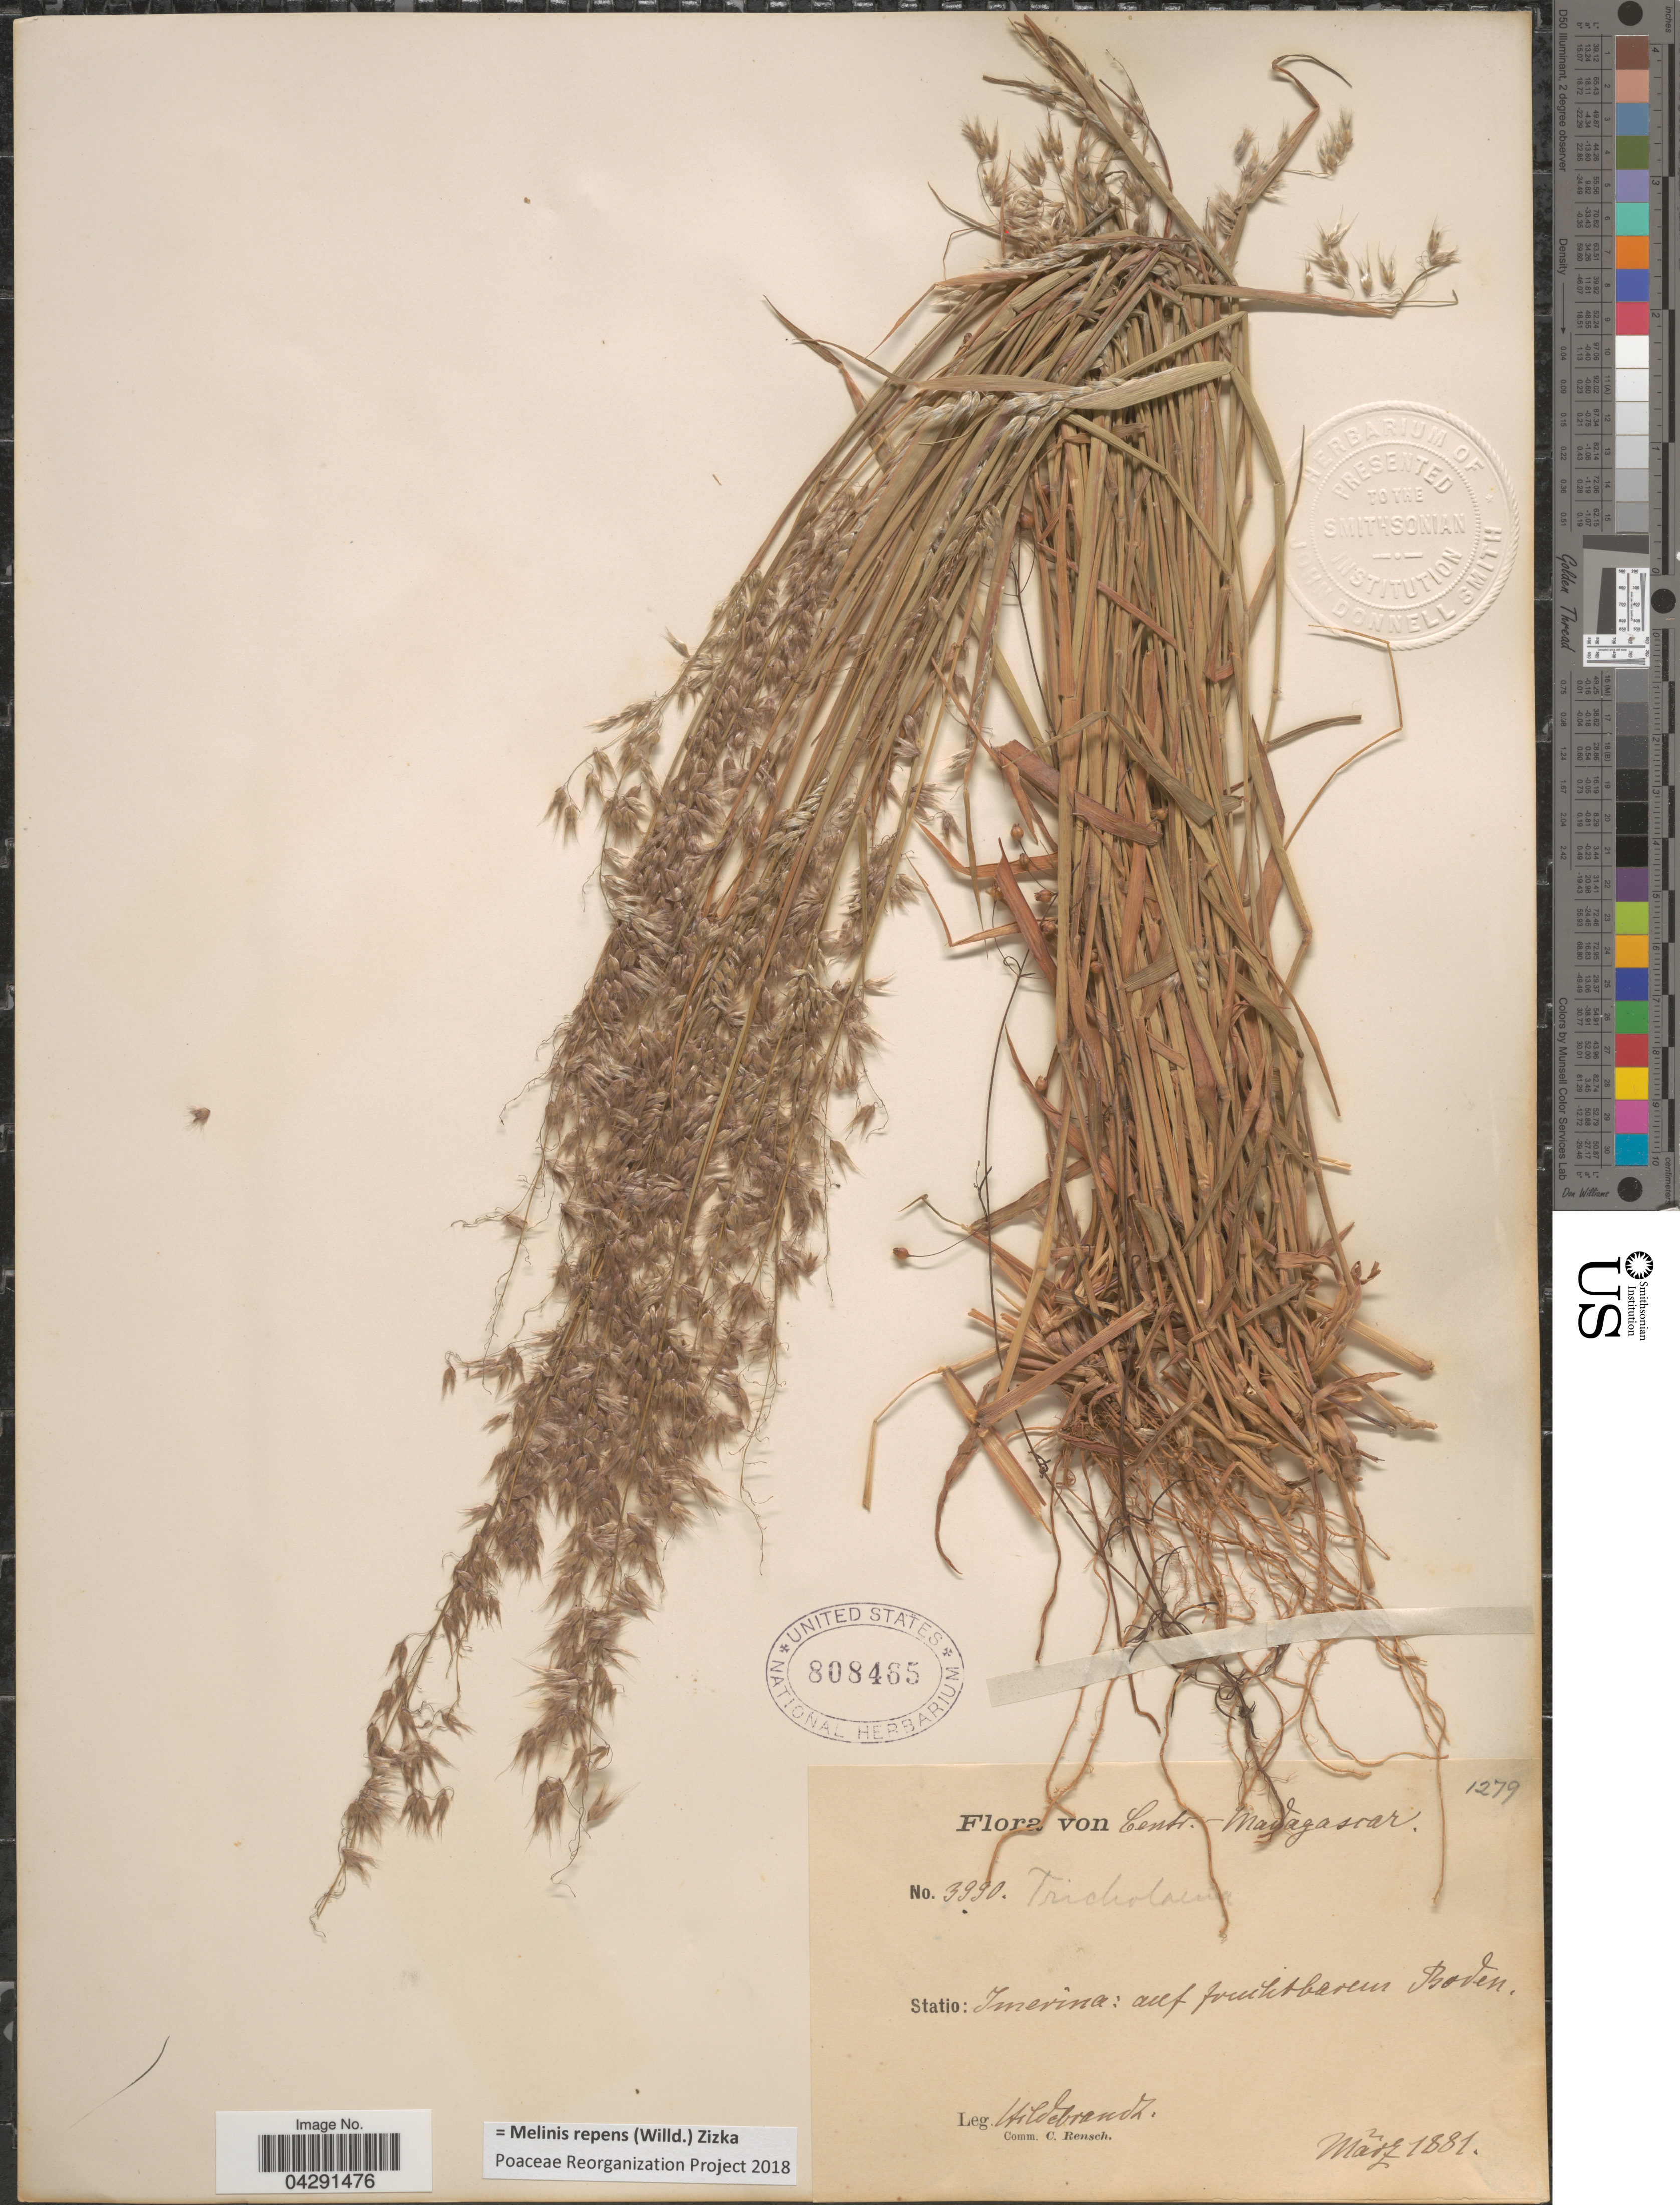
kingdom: Plantae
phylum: Tracheophyta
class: Liliopsida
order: Poales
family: Poaceae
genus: Melinis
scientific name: Melinis repens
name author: (Willd.) Zizka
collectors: J. Hildebrandt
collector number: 3990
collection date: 1881-03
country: Madagascar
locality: Centr.-Madagascar. Imerina: auf fruchtbaren Boden.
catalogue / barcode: US 808465